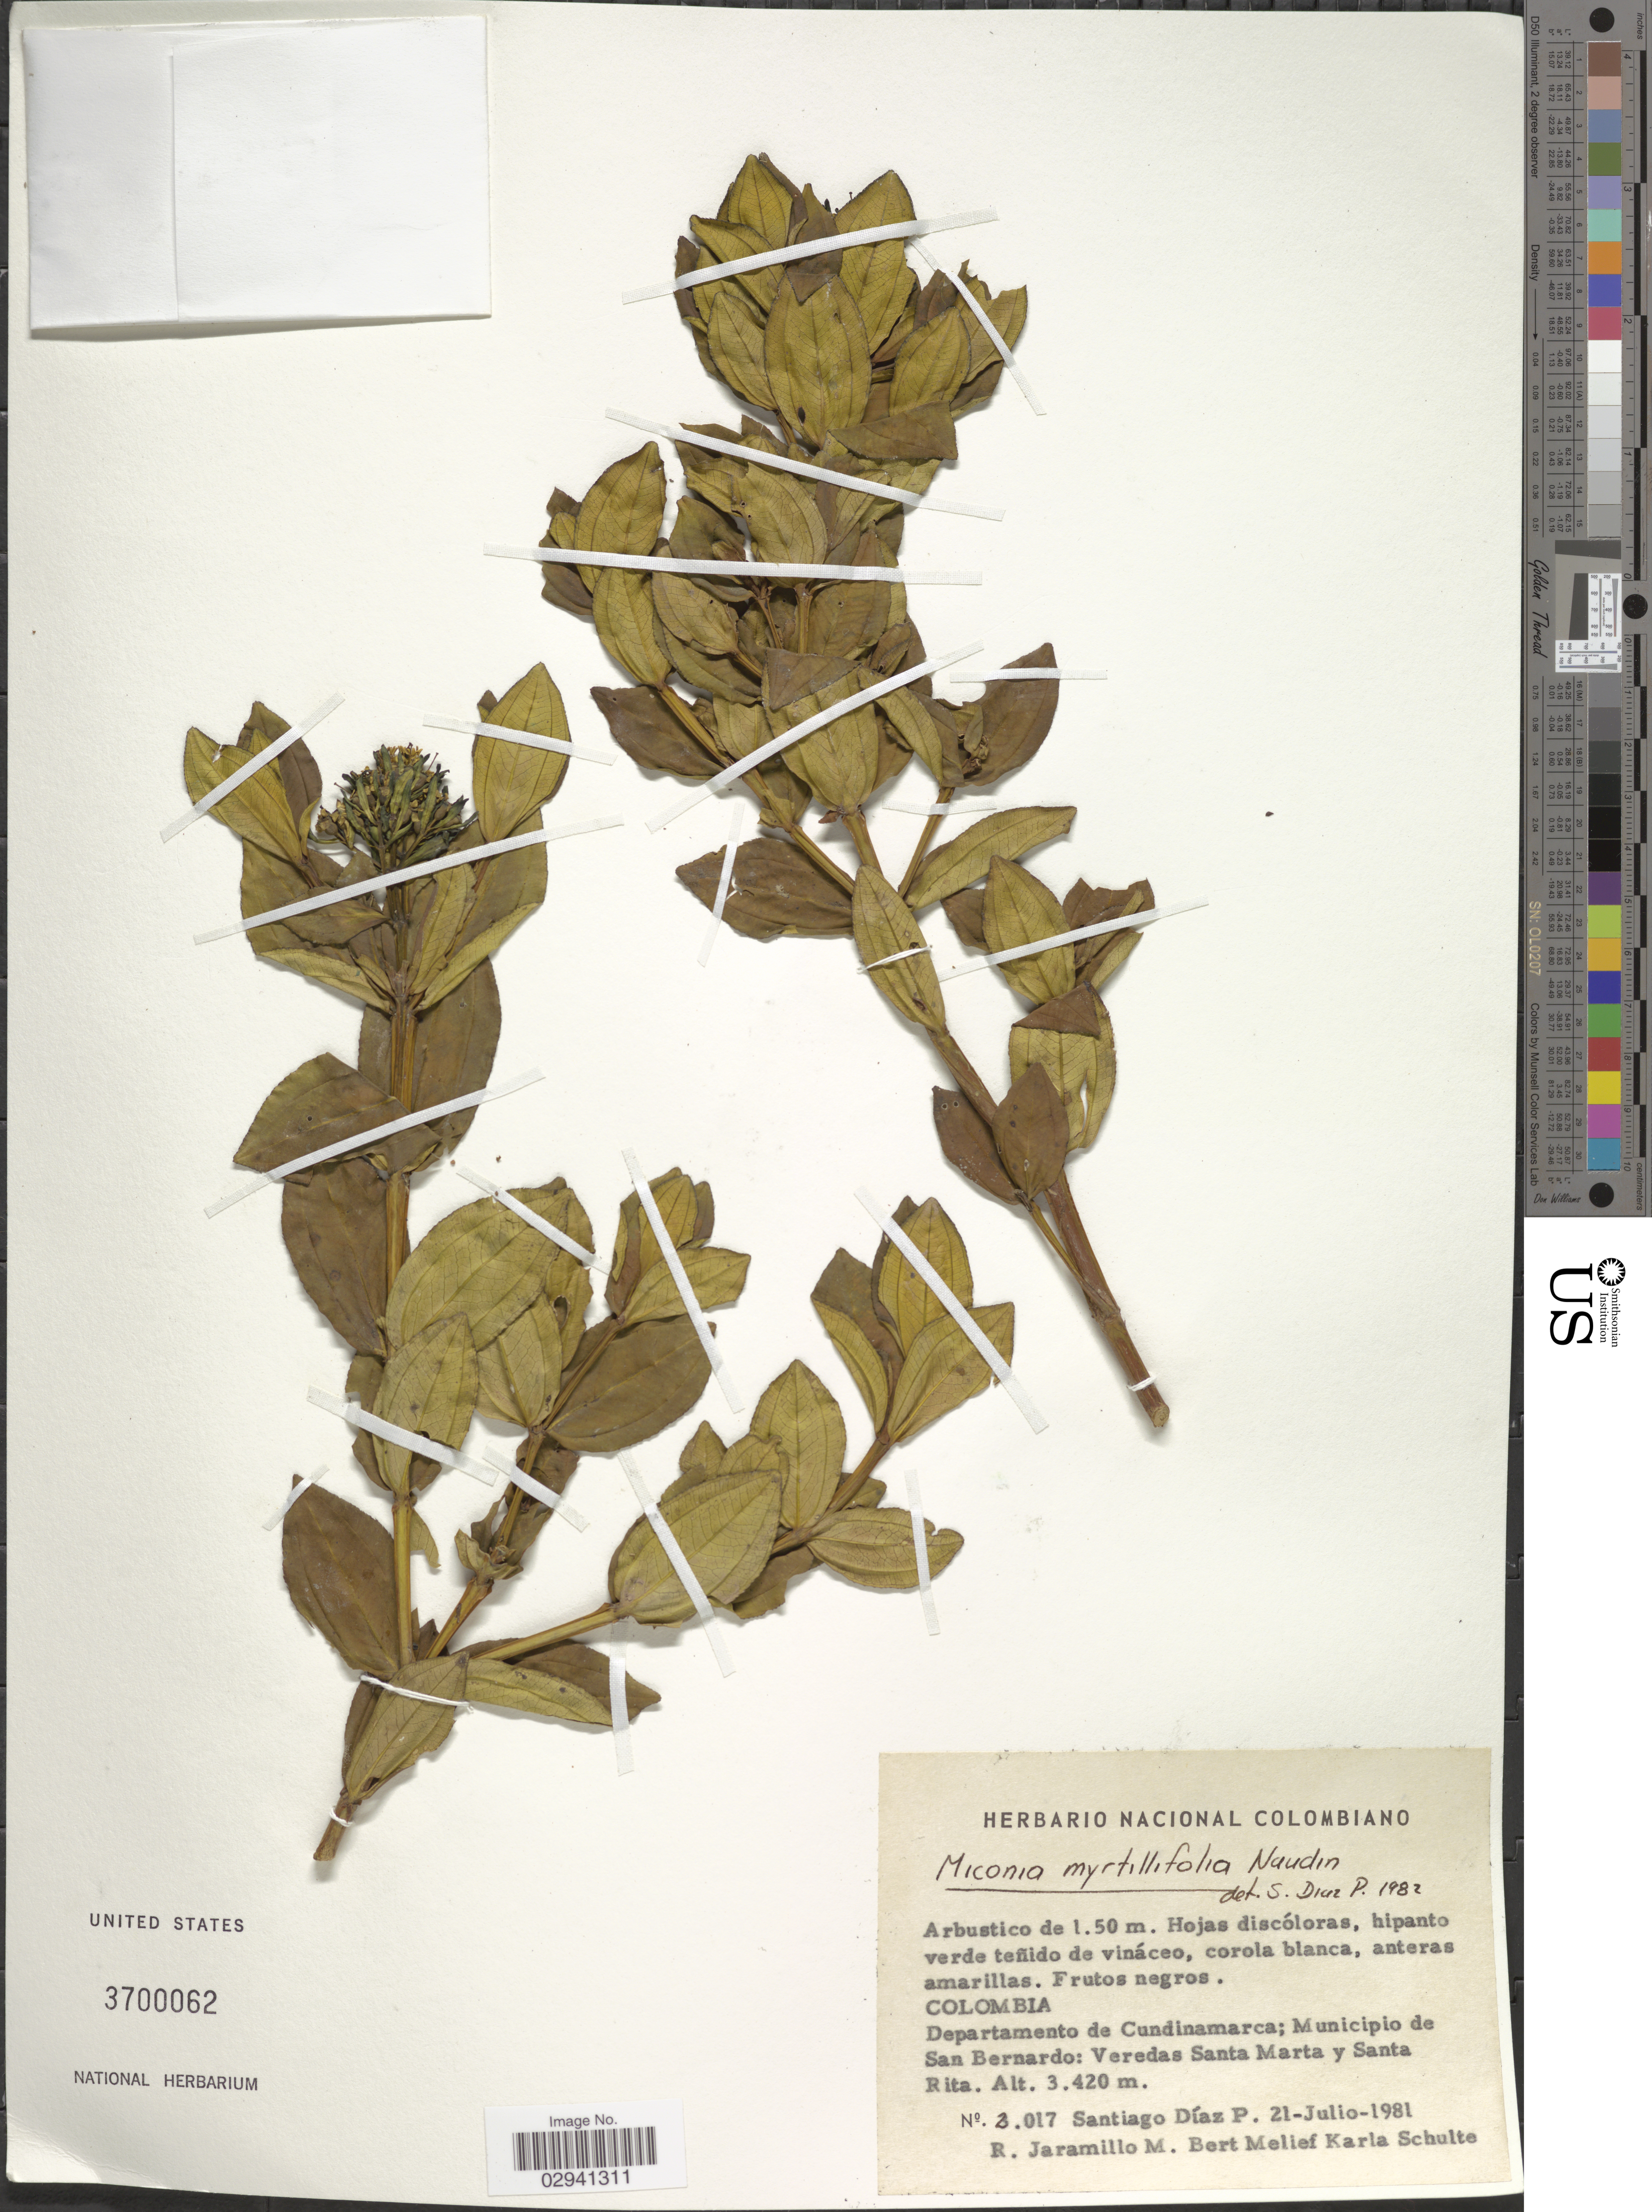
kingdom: Plantae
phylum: Tracheophyta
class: Magnoliopsida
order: Myrtales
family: Melastomataceae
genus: Miconia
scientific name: Miconia myrtillifolia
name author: Naudin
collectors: S. Diaz P., R. Jaramillo M., B. Melief & K. Schulte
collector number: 3017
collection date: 1981-07-21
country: Colombia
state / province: Cundinamarca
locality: Departamento de Cundinamarca; Municipio de San Bernardo: Veredas Santa Marta y Santa Rita.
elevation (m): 3420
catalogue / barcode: US 3700062